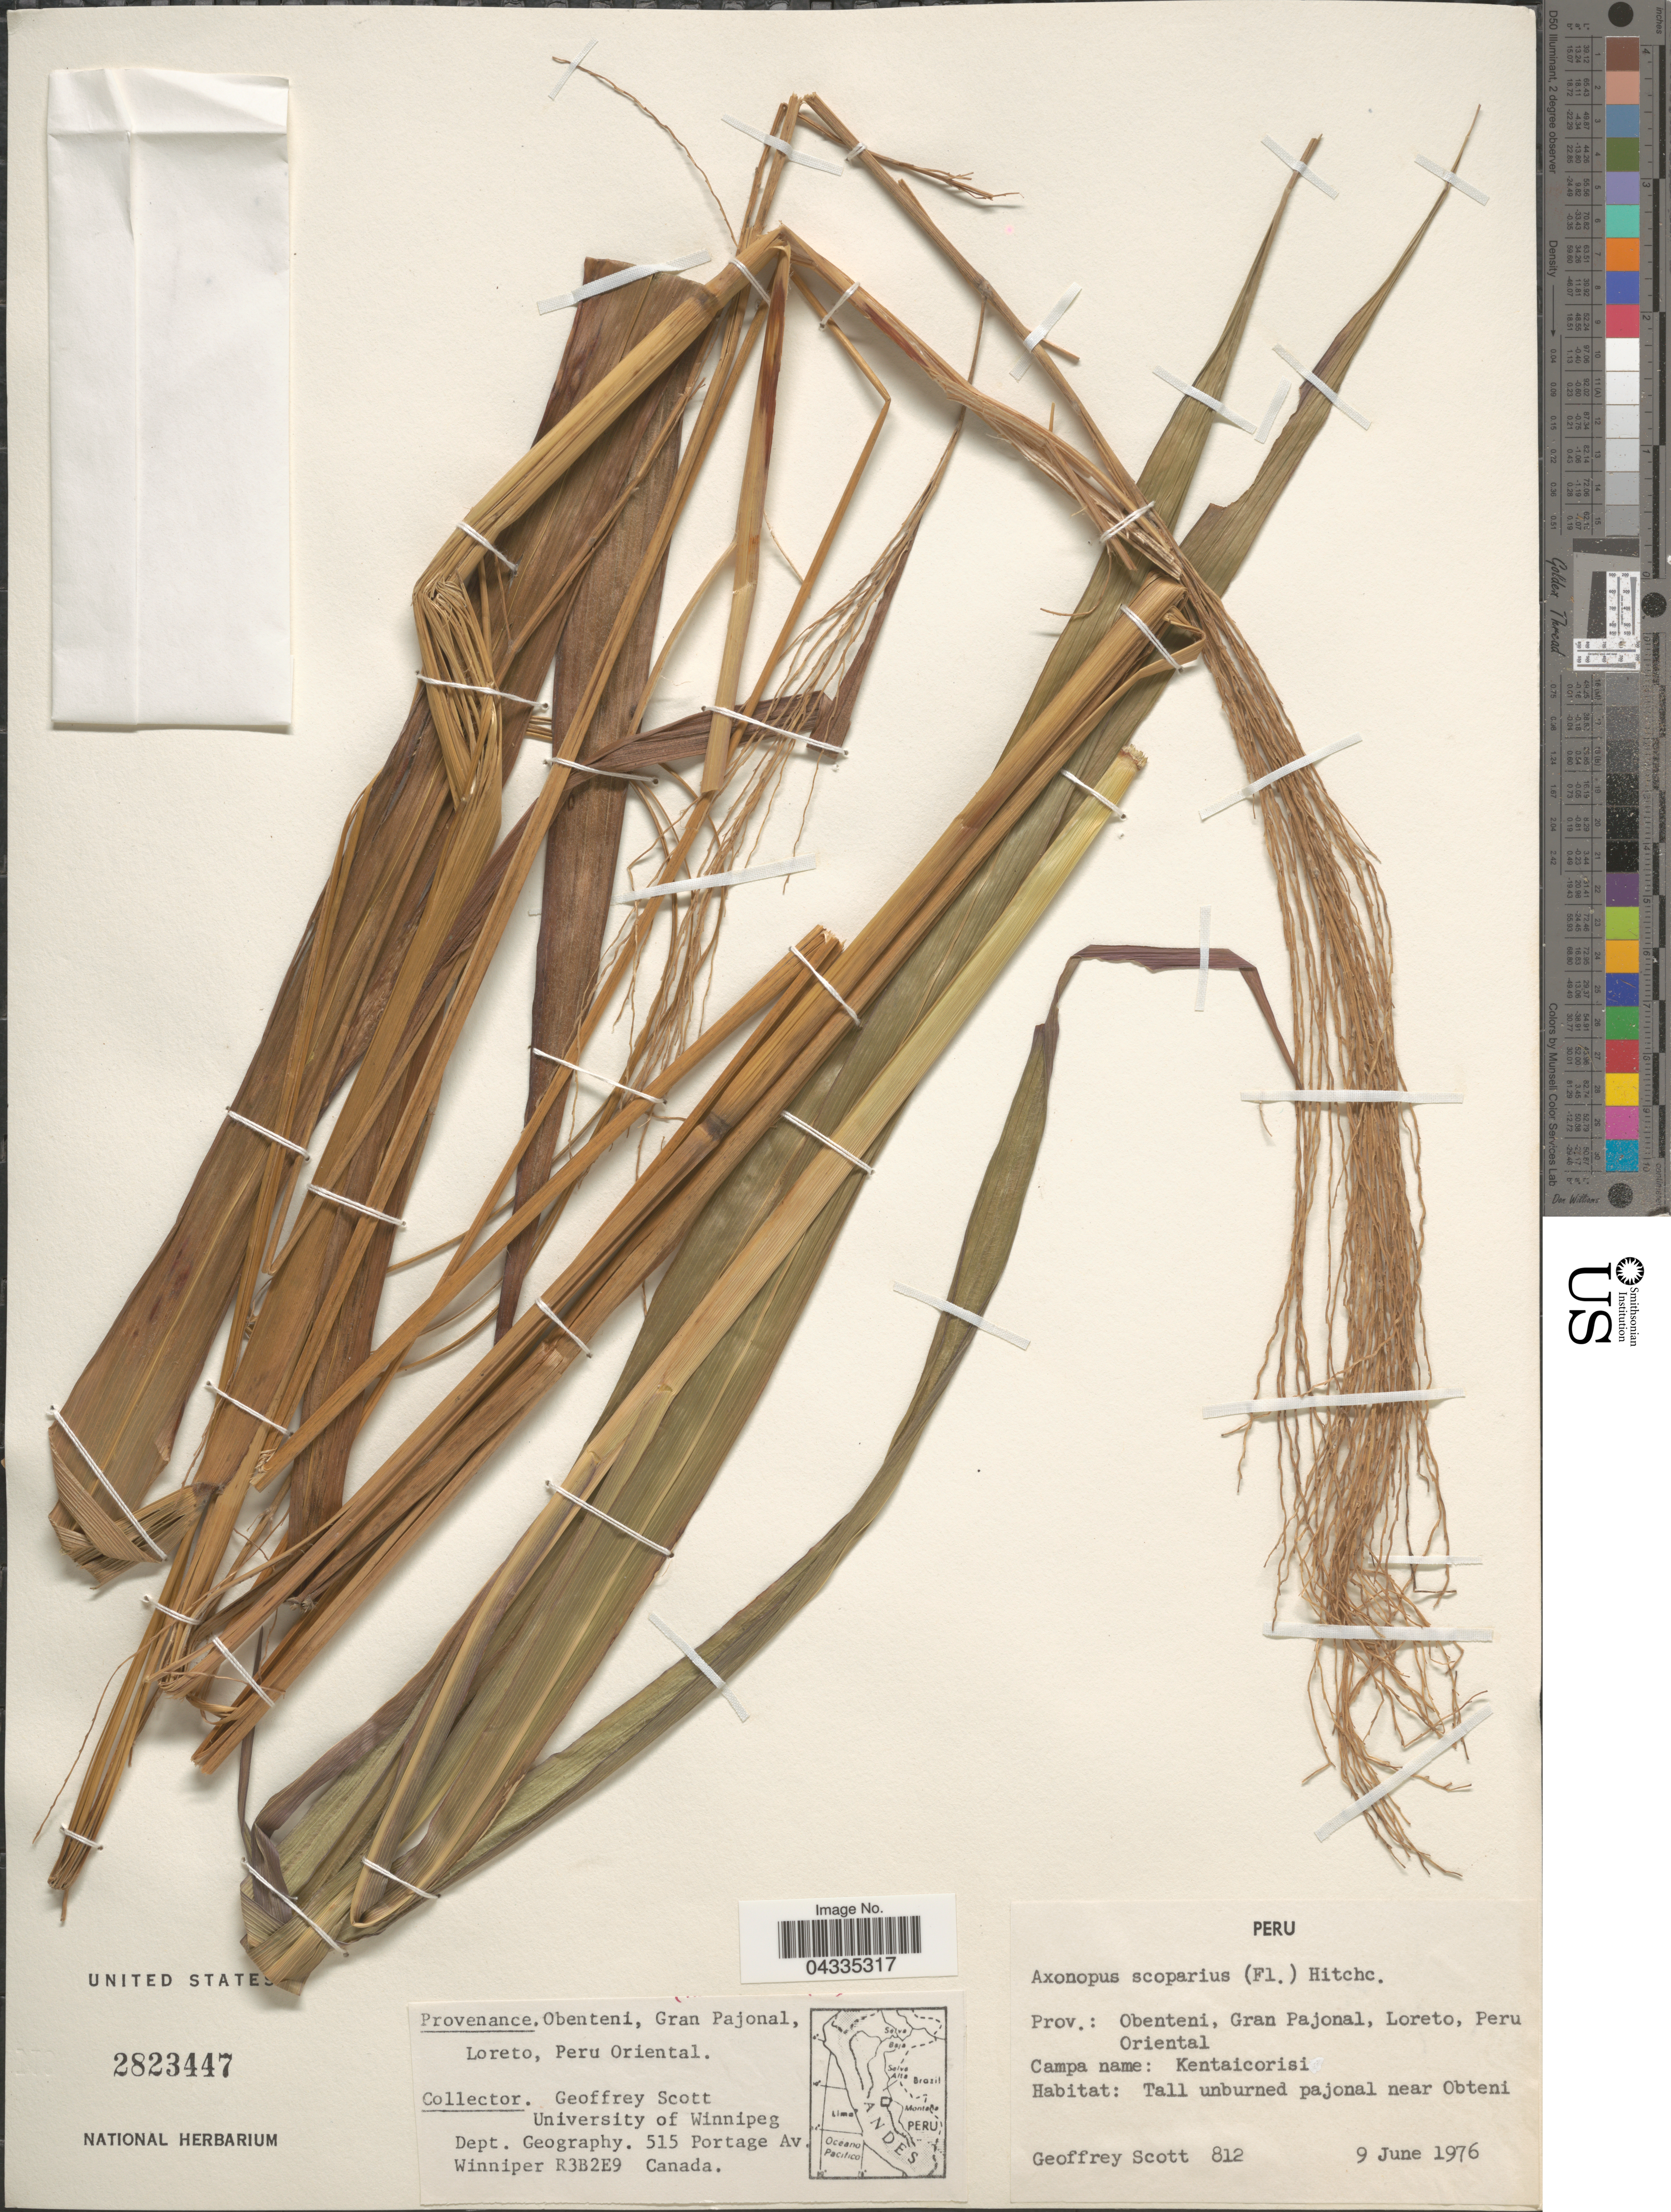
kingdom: Plantae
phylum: Tracheophyta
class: Liliopsida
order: Poales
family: Poaceae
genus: Axonopus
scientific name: Axonopus scoparius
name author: (Flüggé) Kuhlm.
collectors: G. Scott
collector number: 812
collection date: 1976-06-09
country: Peru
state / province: Loreto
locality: Provenance, Obenteni, Gran Pajonal, Peru Oriental. Tall unburned pajonal near Obteni.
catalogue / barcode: US 2823447